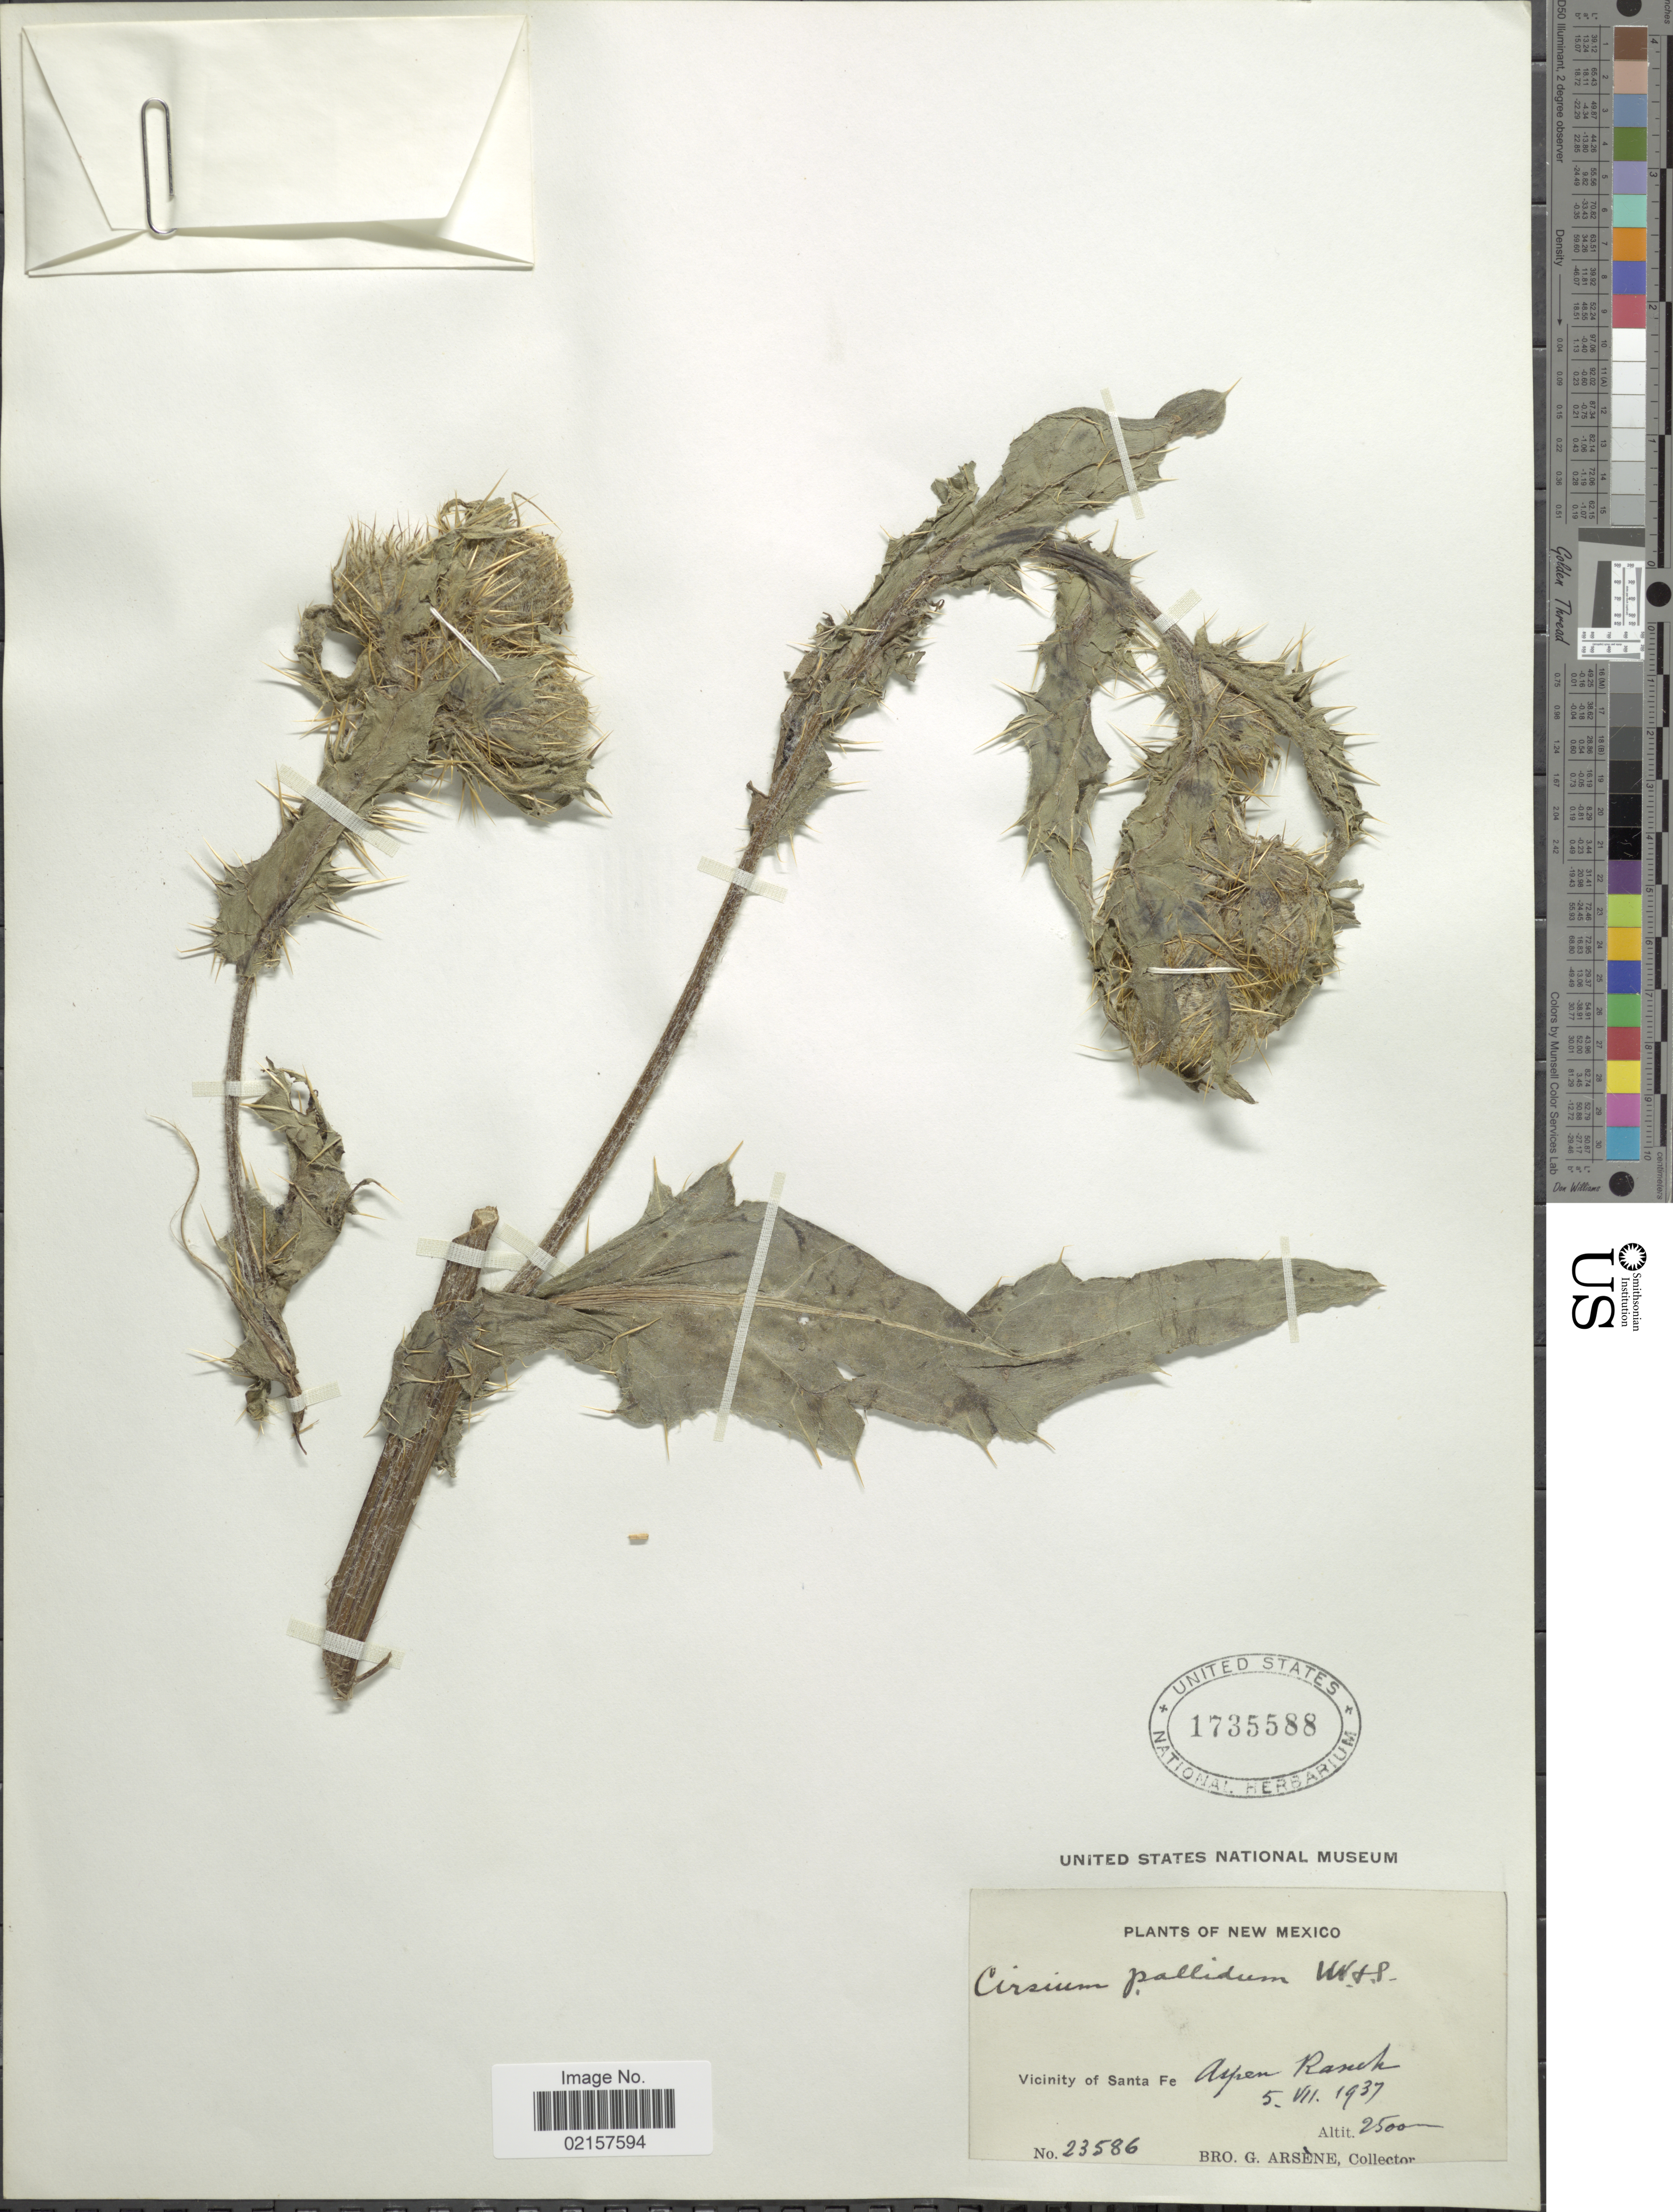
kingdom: Plantae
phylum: Tracheophyta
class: Magnoliopsida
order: Asterales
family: Asteraceae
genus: Cirsium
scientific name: Cirsium parryi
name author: (A. Gray) Petr.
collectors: Bro. G. Arsène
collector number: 23586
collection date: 1937-07-05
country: United States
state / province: New Mexico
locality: Vicinity of Santa Fe, Aspen Ranch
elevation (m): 2500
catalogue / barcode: US 1735588